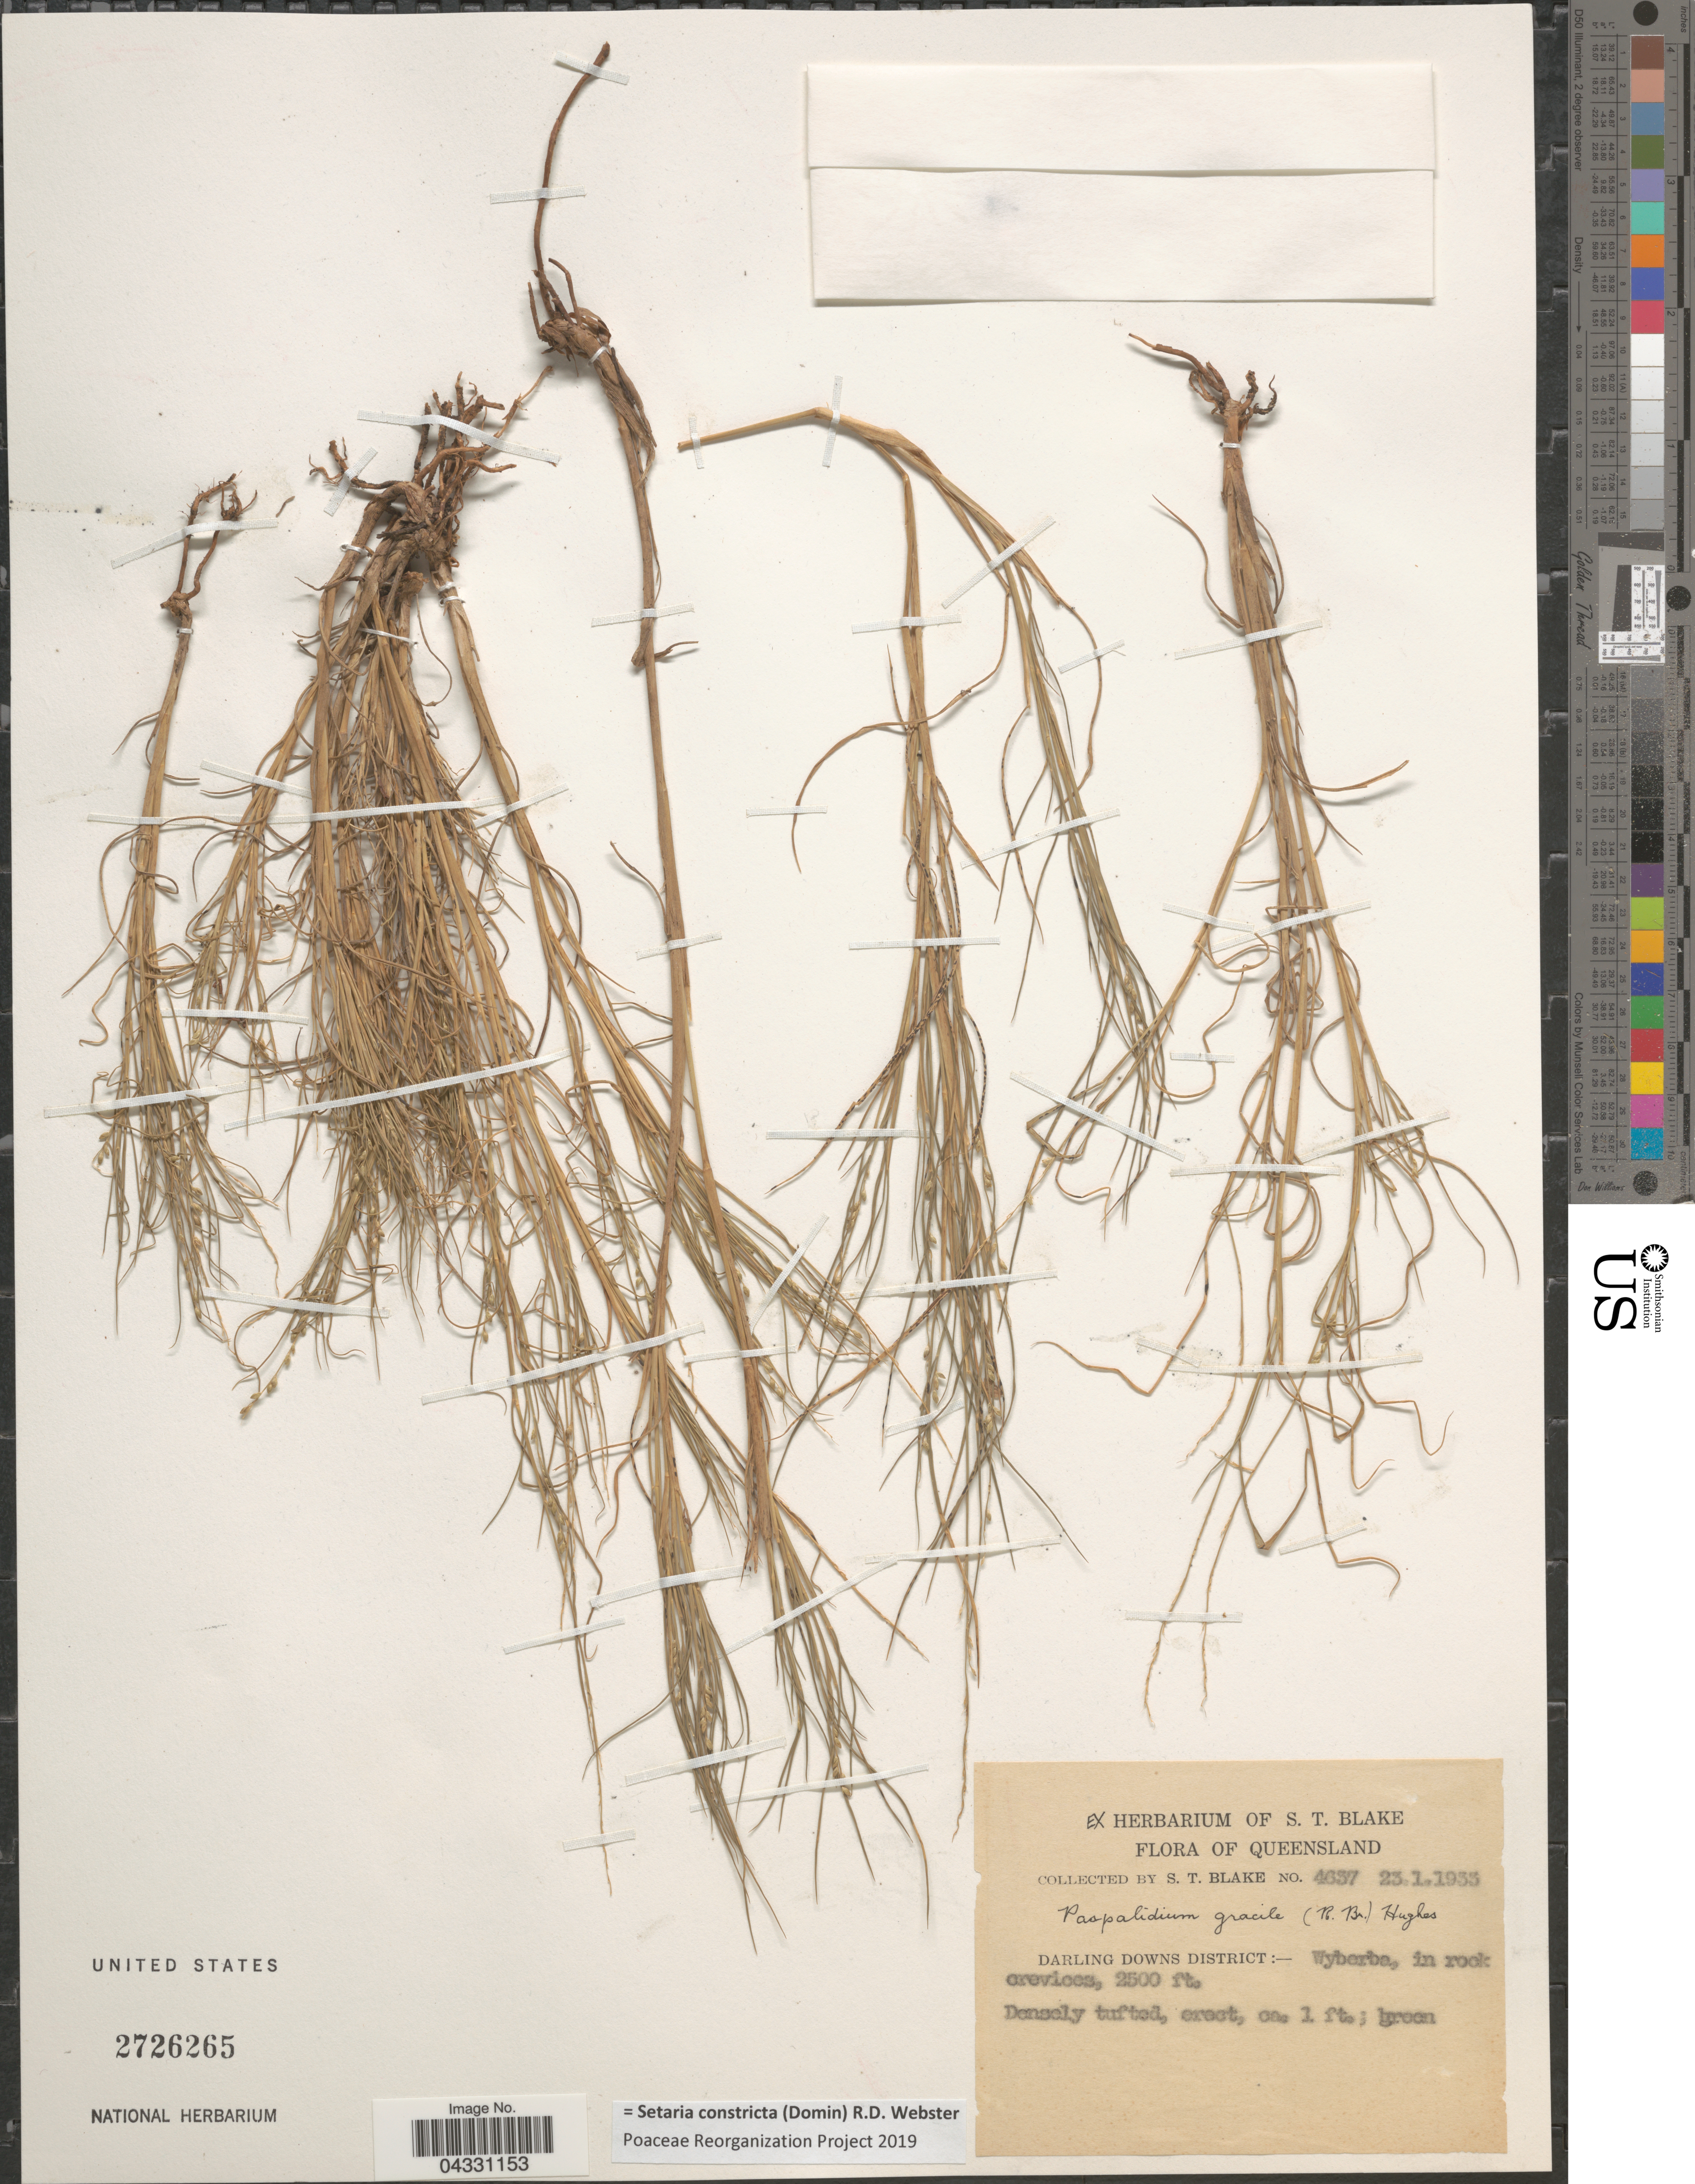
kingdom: Plantae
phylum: Tracheophyta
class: Liliopsida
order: Poales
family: Poaceae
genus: Setaria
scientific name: Setaria constricta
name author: (Domin) R.D. Webster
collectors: S. T. Blake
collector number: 4637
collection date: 1933-01-23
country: Australia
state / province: Queensland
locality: Darling Downs District:- Wyberba, in rock crevices.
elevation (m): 762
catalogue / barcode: US 2726265